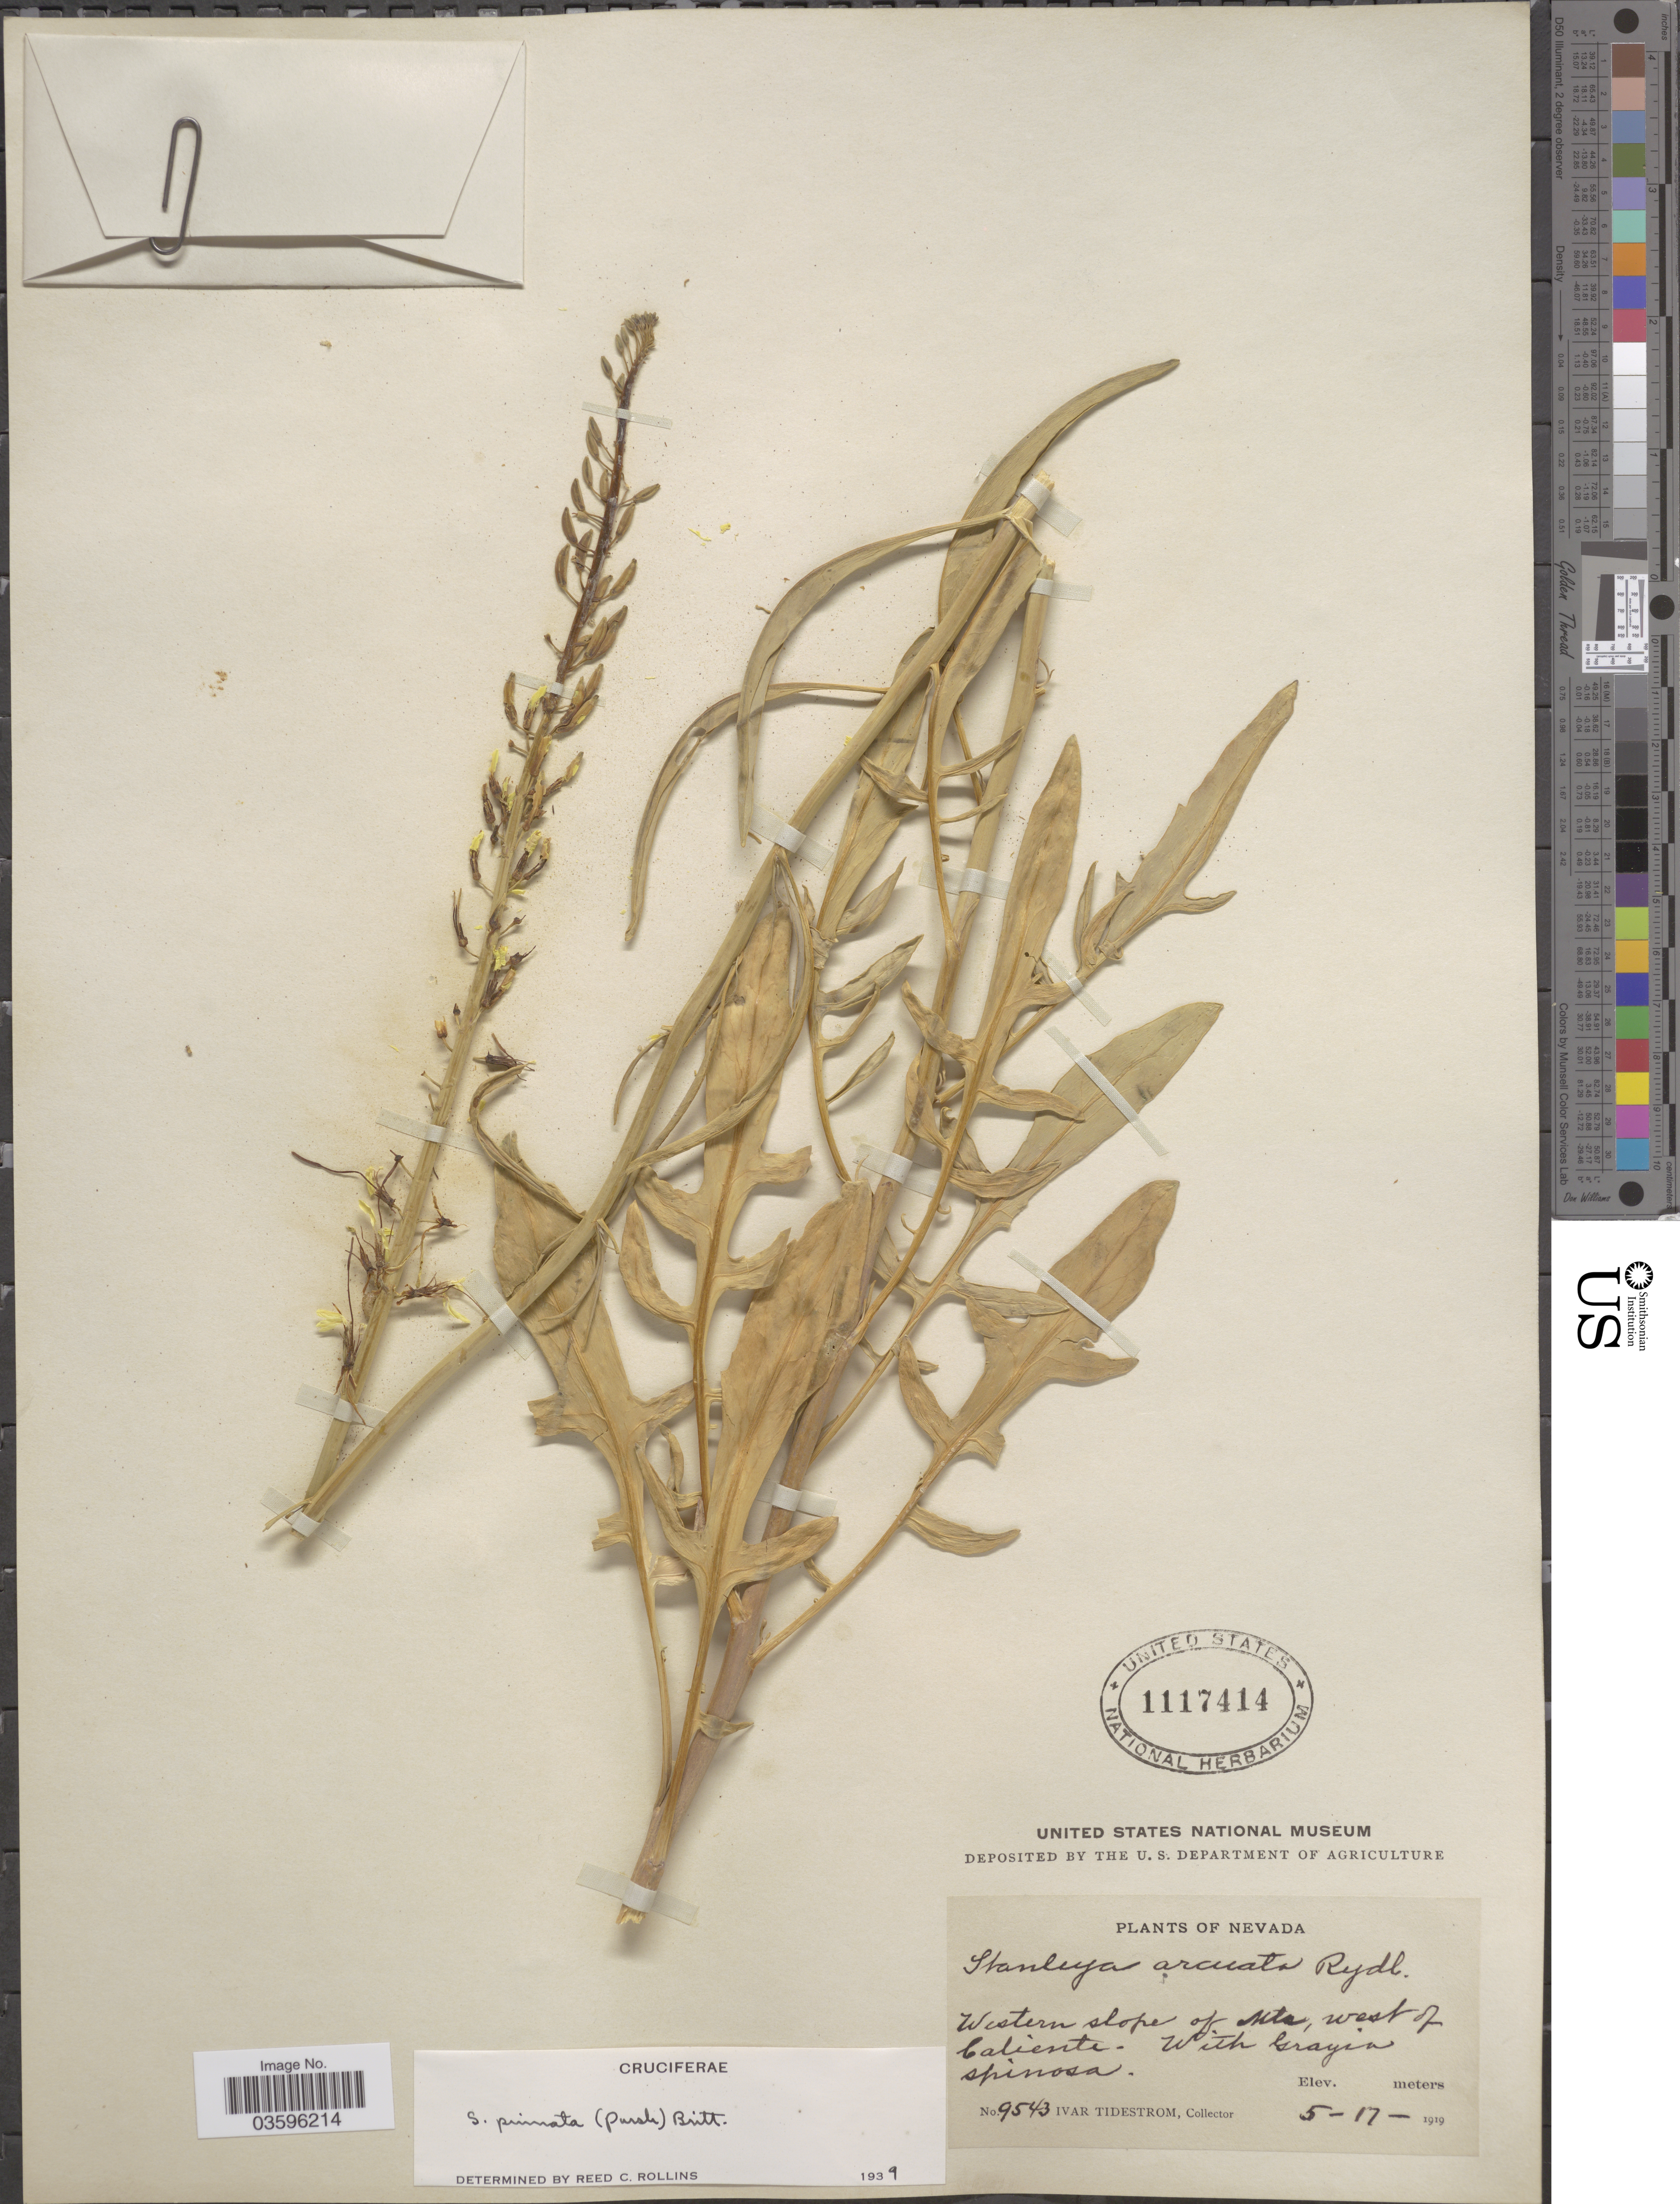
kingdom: Plantae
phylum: Tracheophyta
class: Magnoliopsida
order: Brassicales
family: Brassicaceae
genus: Stanleya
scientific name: Stanleya pinnata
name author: (Pursh) Britton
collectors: I. F. Tidestrom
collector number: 9543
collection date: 1919-05-17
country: United States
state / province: Nevada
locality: Western slope of Mts, west of Caliente.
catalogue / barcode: US 1117414